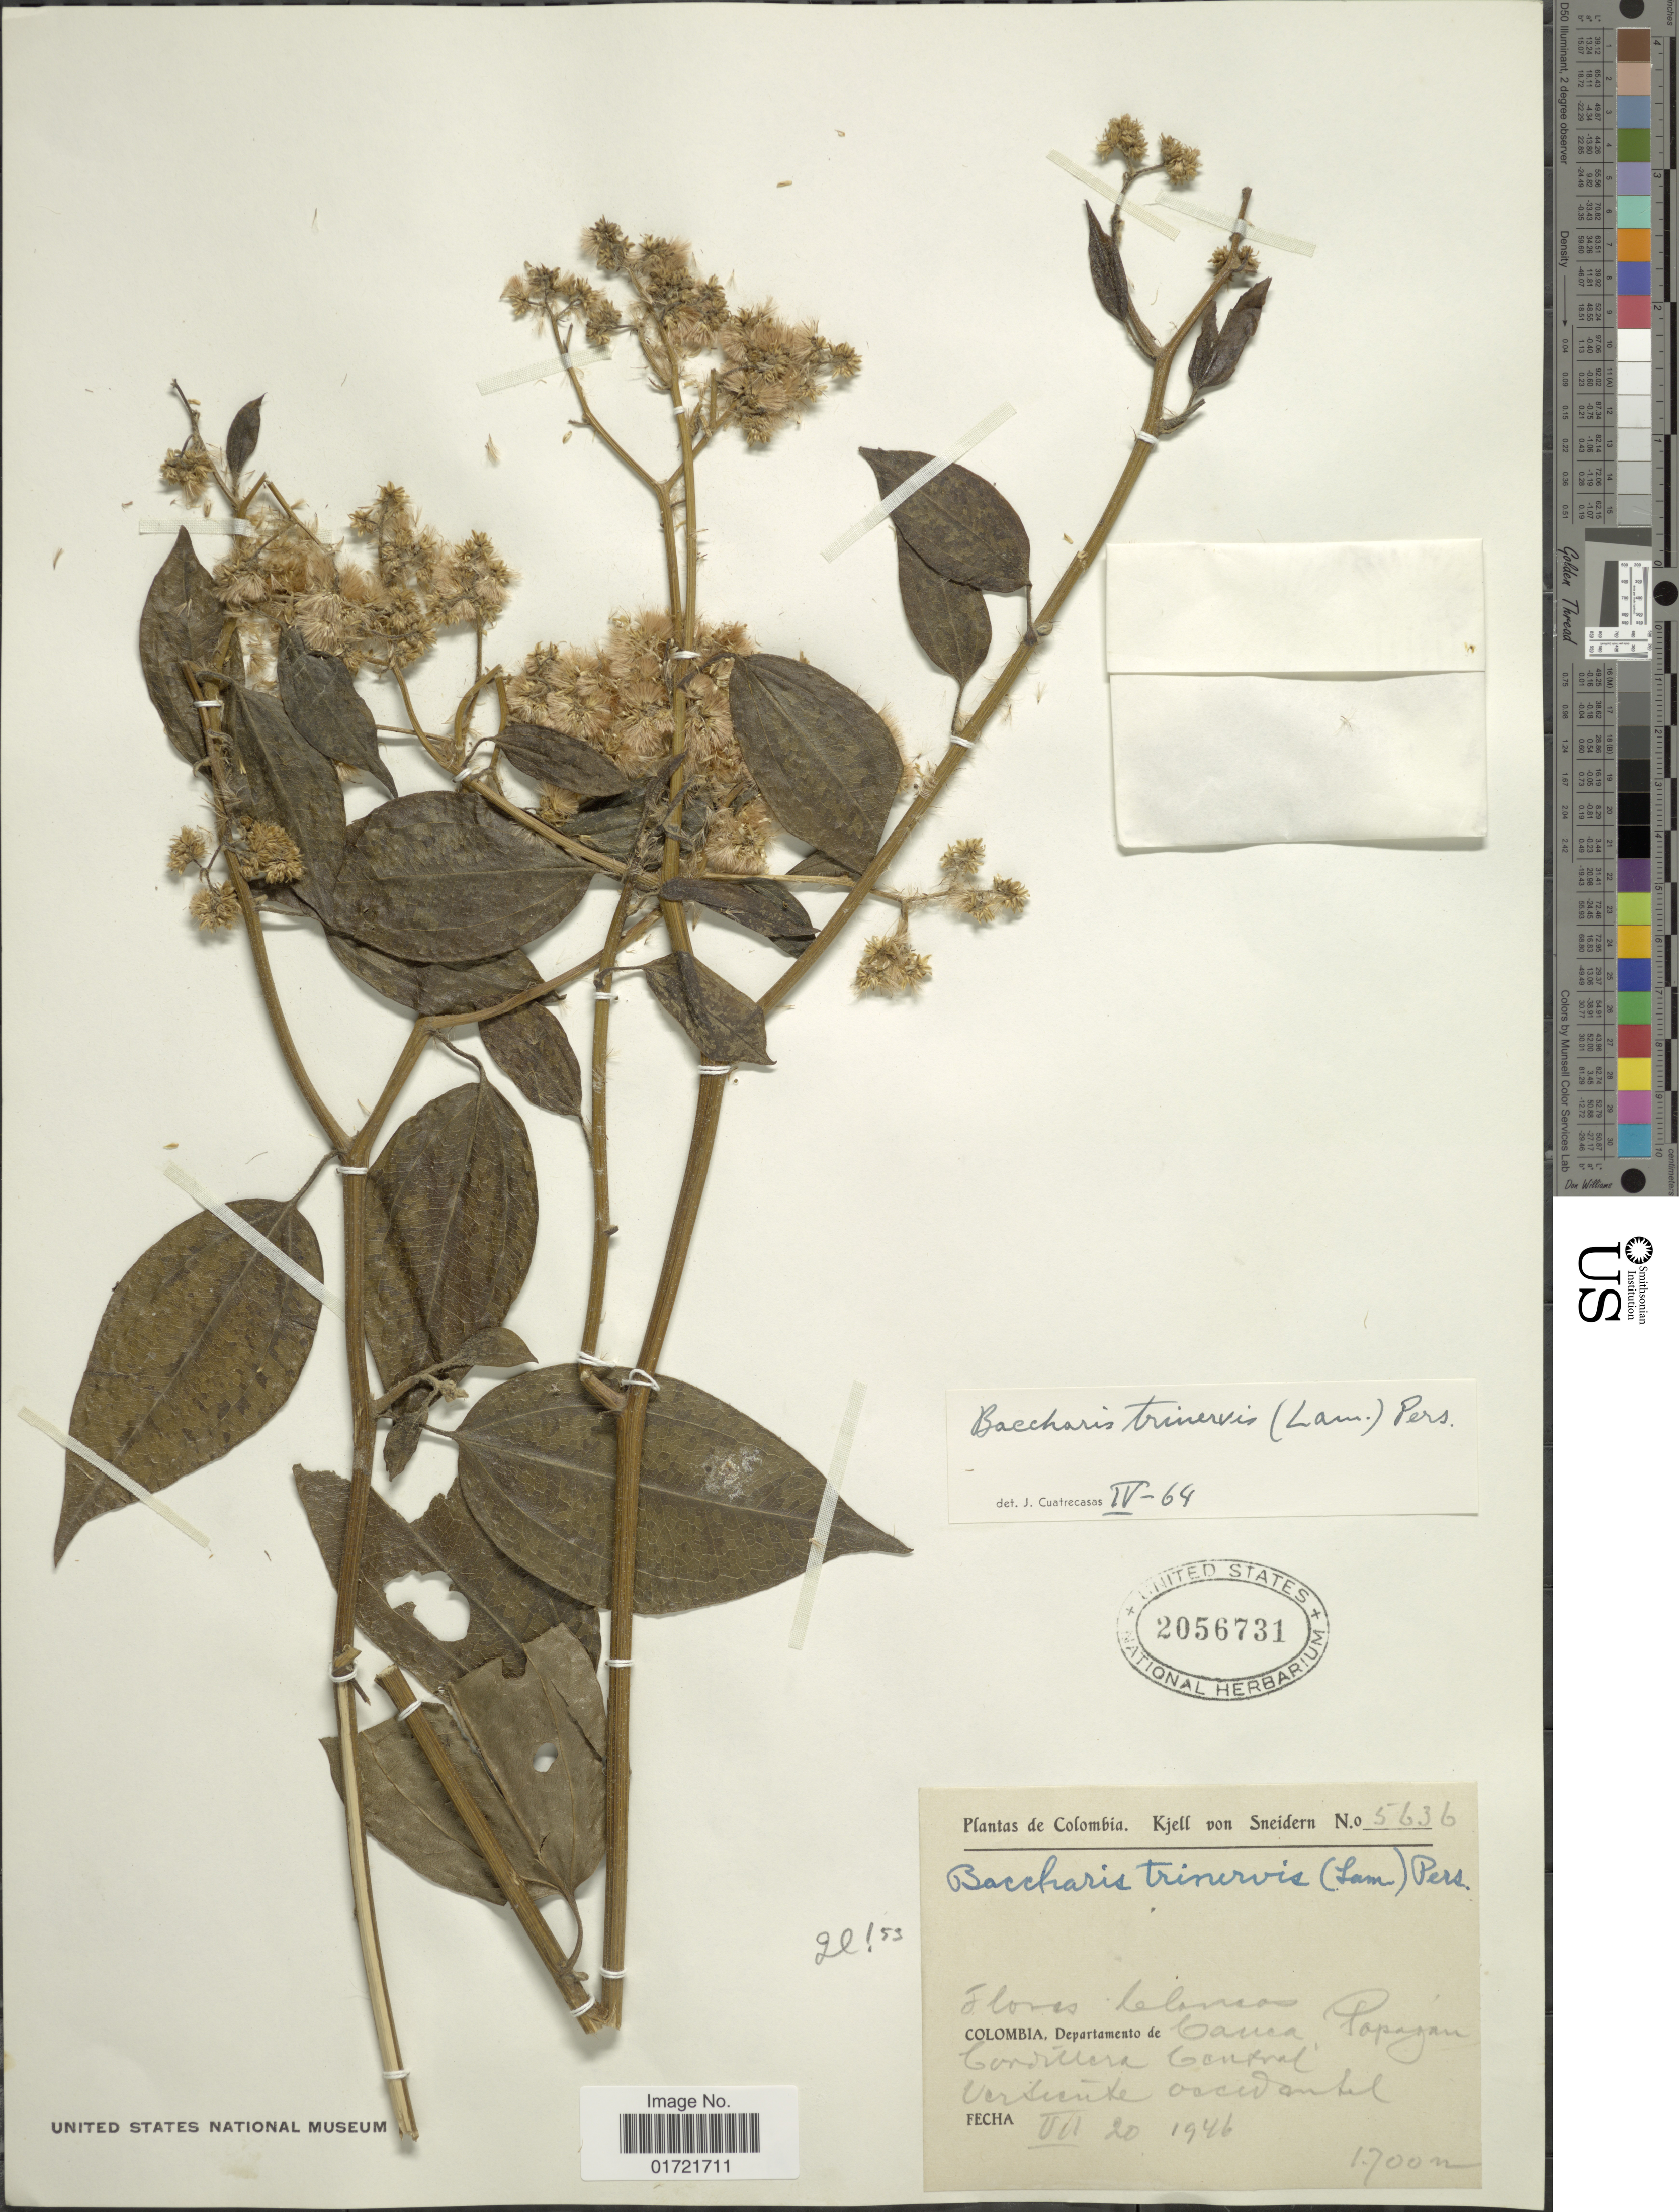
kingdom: Plantae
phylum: Tracheophyta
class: Magnoliopsida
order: Asterales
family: Asteraceae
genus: Baccharis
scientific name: Baccharis trinervis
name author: (Lam.) Pers.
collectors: K. von Sneidern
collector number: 5636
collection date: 1946-07-20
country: Colombia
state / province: Cauca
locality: Departamento de Cauca, Popagan Cordillera Central, Vertiente Occidental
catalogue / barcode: US 2056731